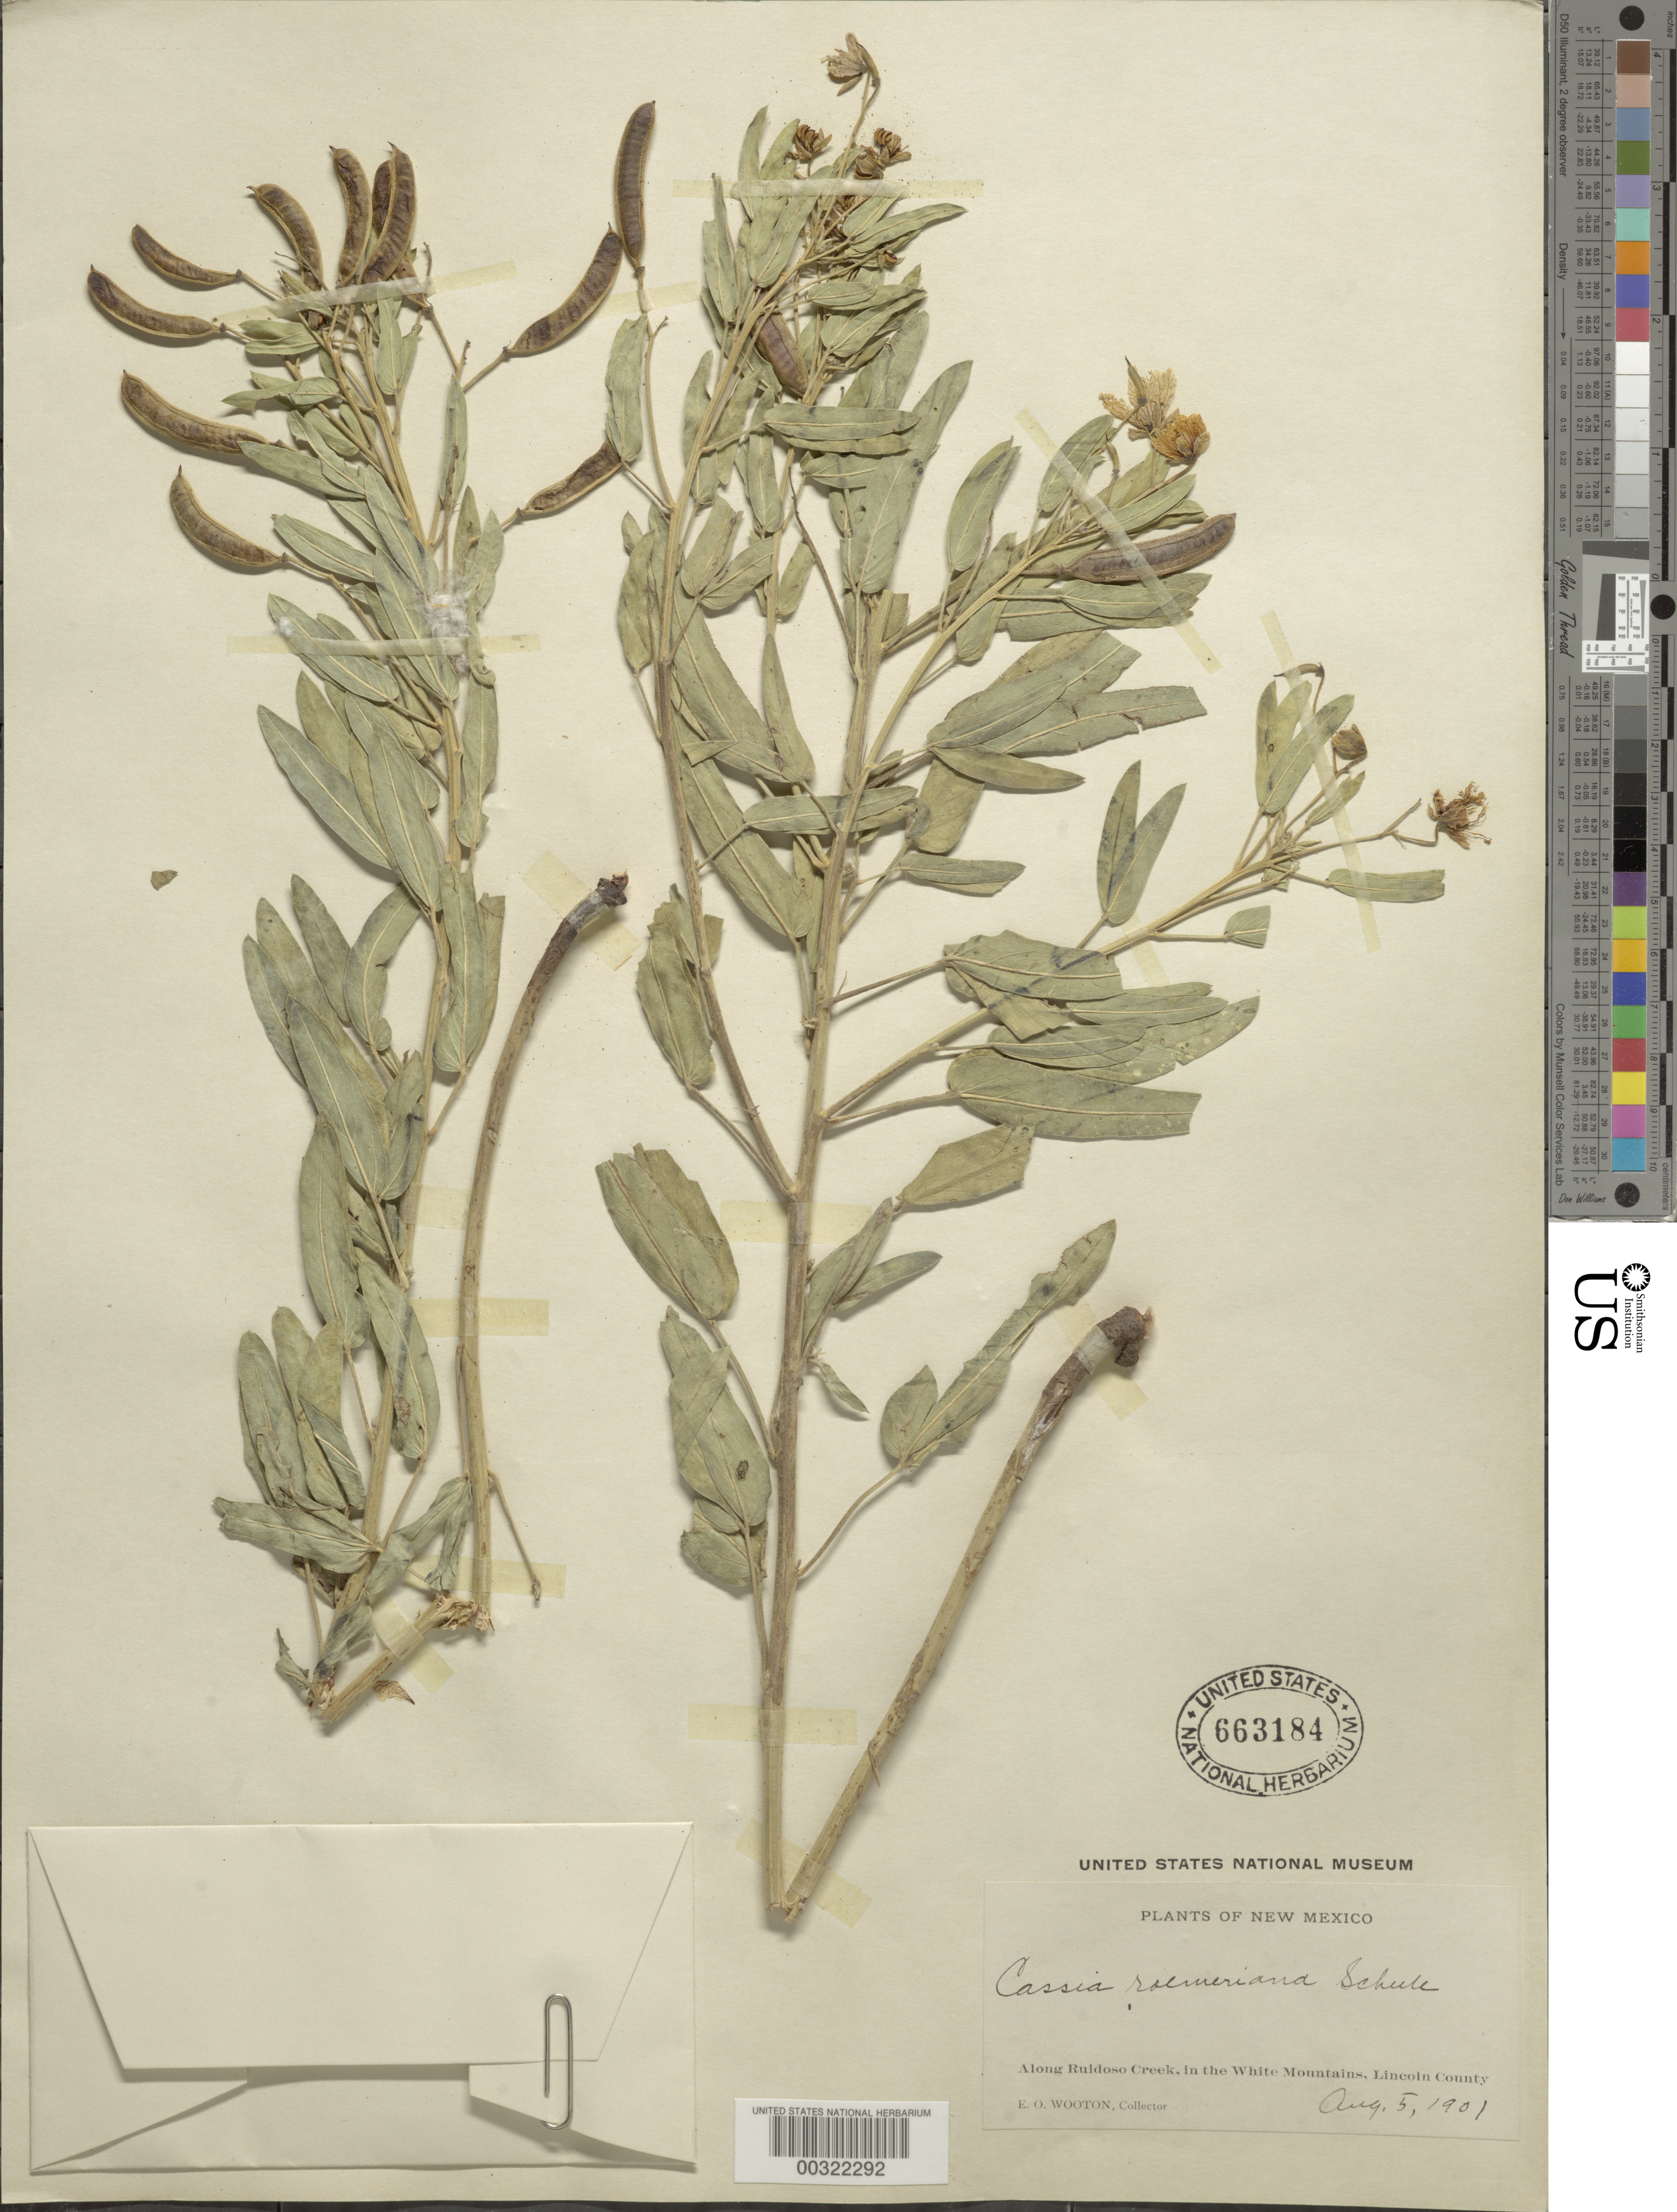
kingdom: Plantae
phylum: Tracheophyta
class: Magnoliopsida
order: Fabales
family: Fabaceae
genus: Senna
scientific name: Senna roemeriana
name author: (Scheele) H.S. Irwin & Barneby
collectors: E. O. Wooton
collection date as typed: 05 Aug 1901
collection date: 1901-08-05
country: United States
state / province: New Mexico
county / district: Lincoln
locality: Along ruidoso creek, in the white mountains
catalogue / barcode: US 663184